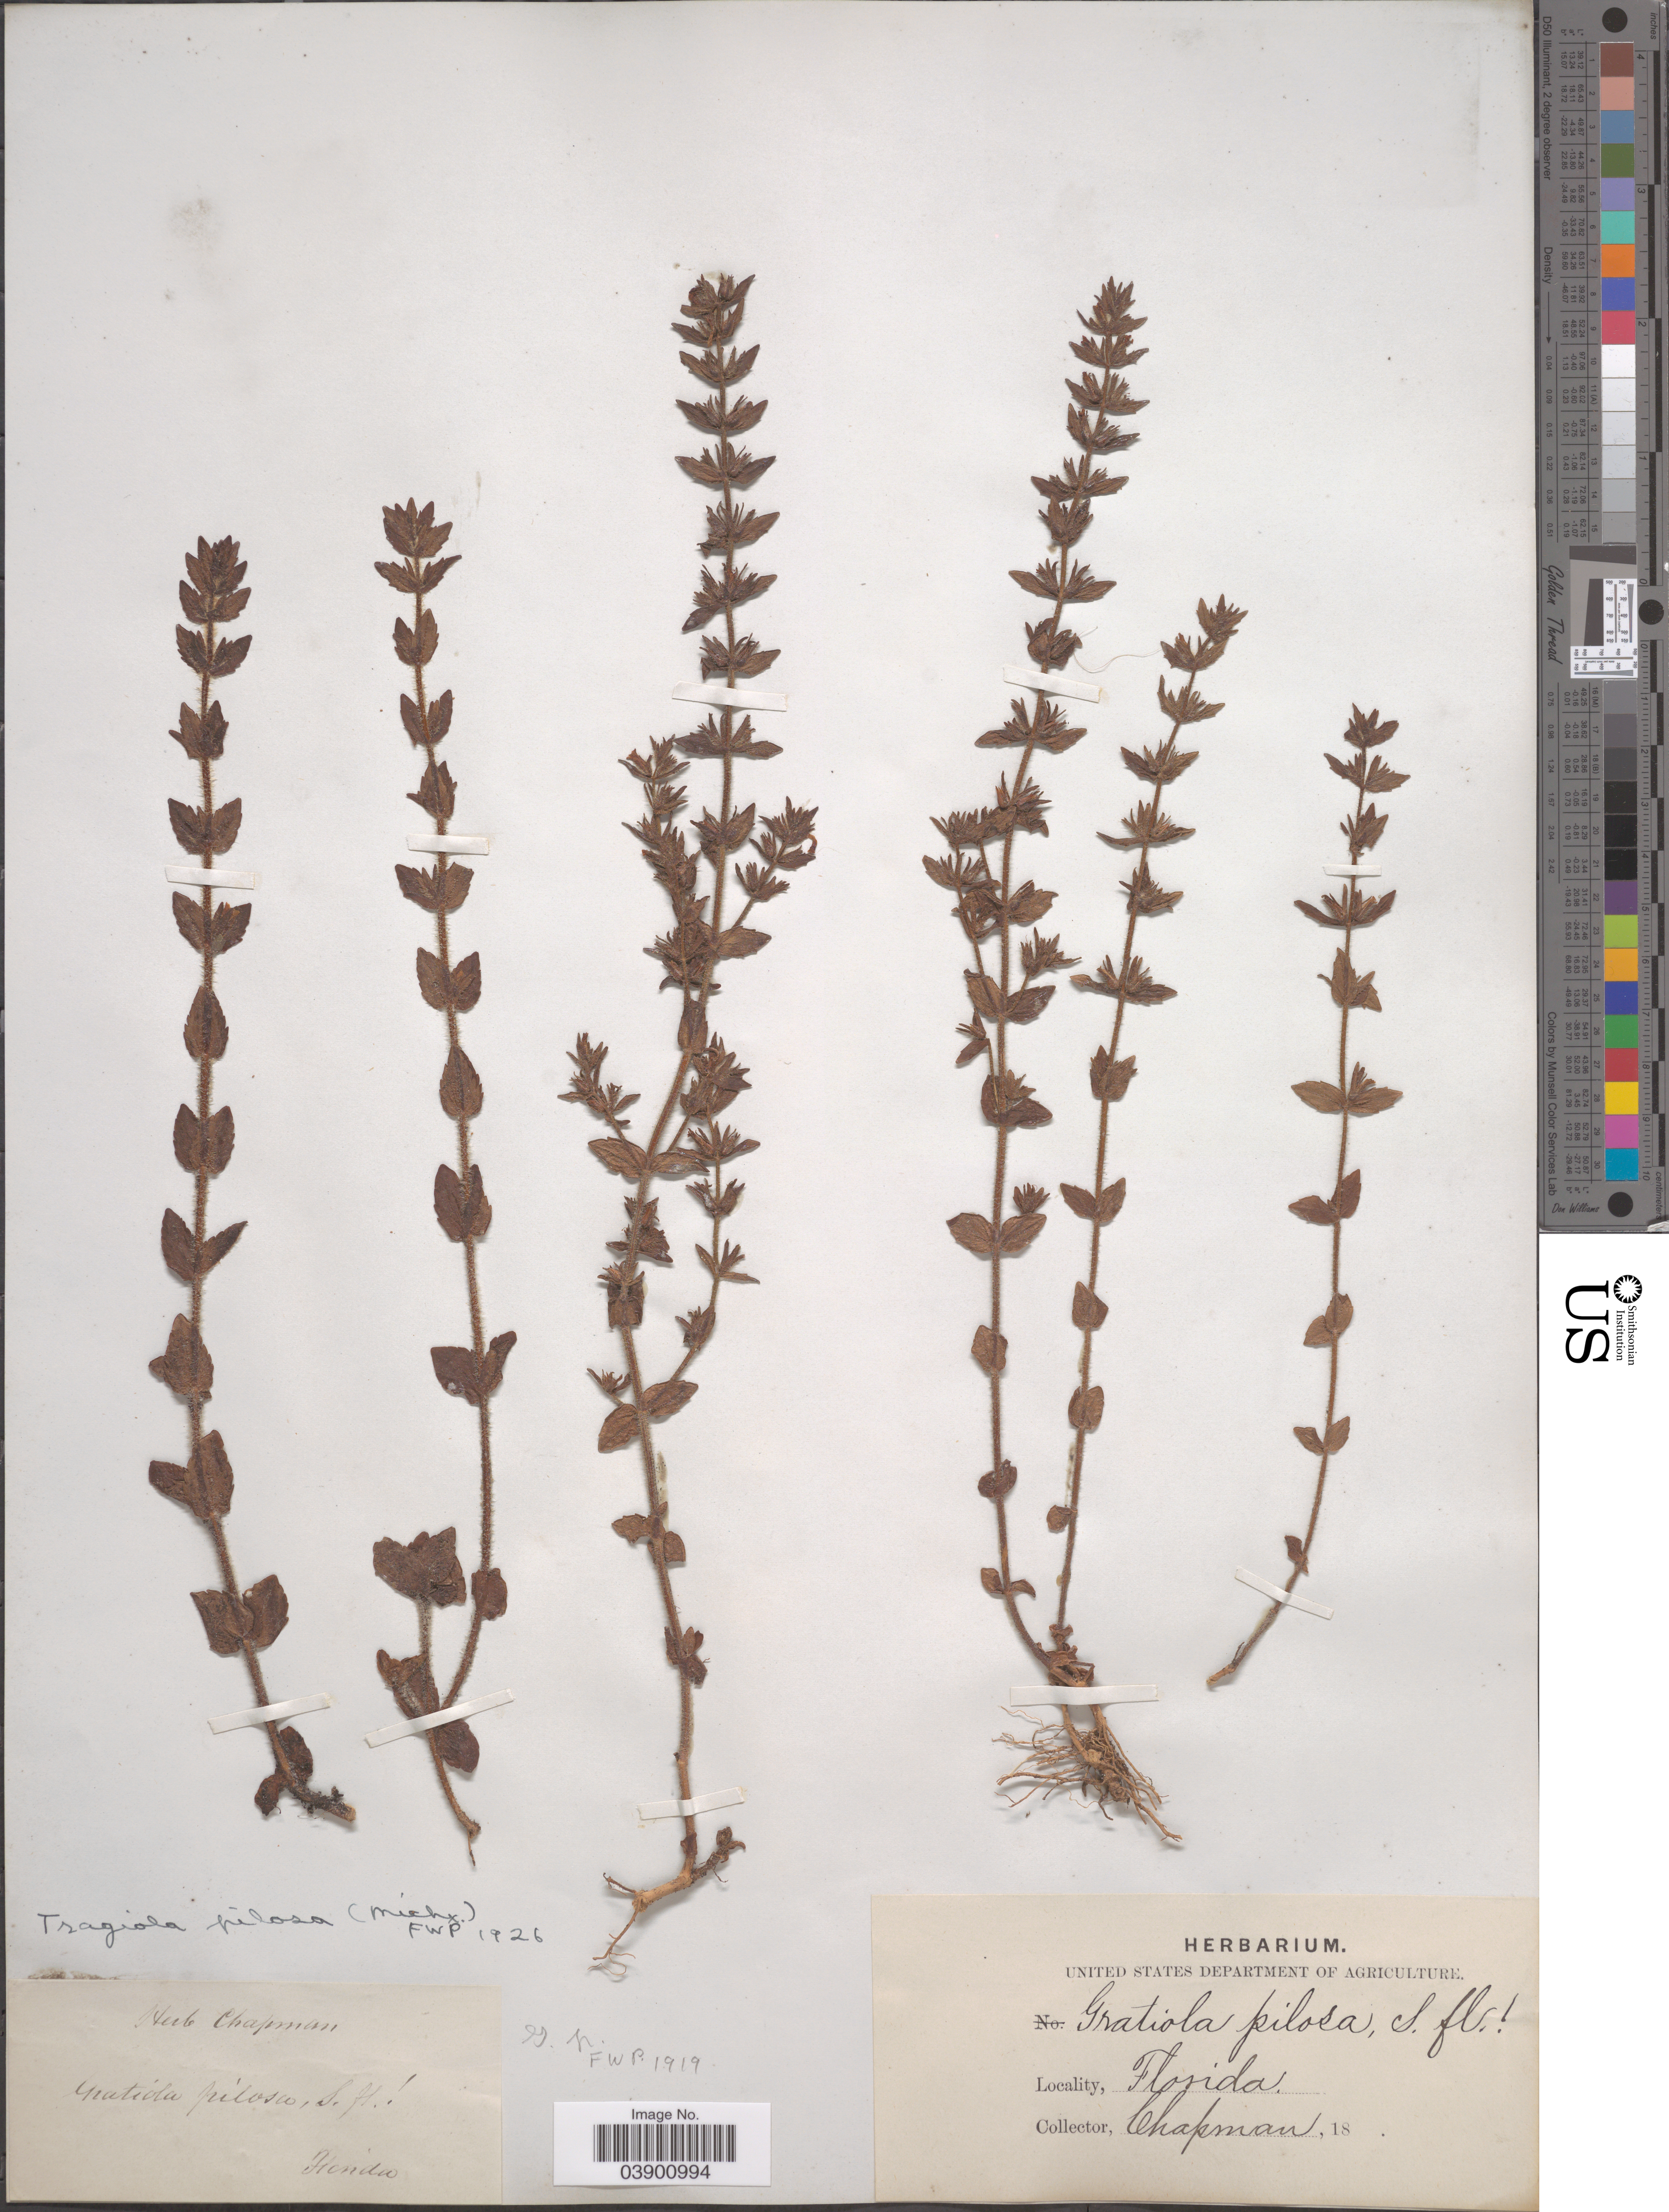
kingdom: Plantae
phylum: Tracheophyta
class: Magnoliopsida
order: Lamiales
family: Plantaginaceae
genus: Gratiola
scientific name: Gratiola pilosa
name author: Michx.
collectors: A. Chapman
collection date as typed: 18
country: United States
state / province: Florida